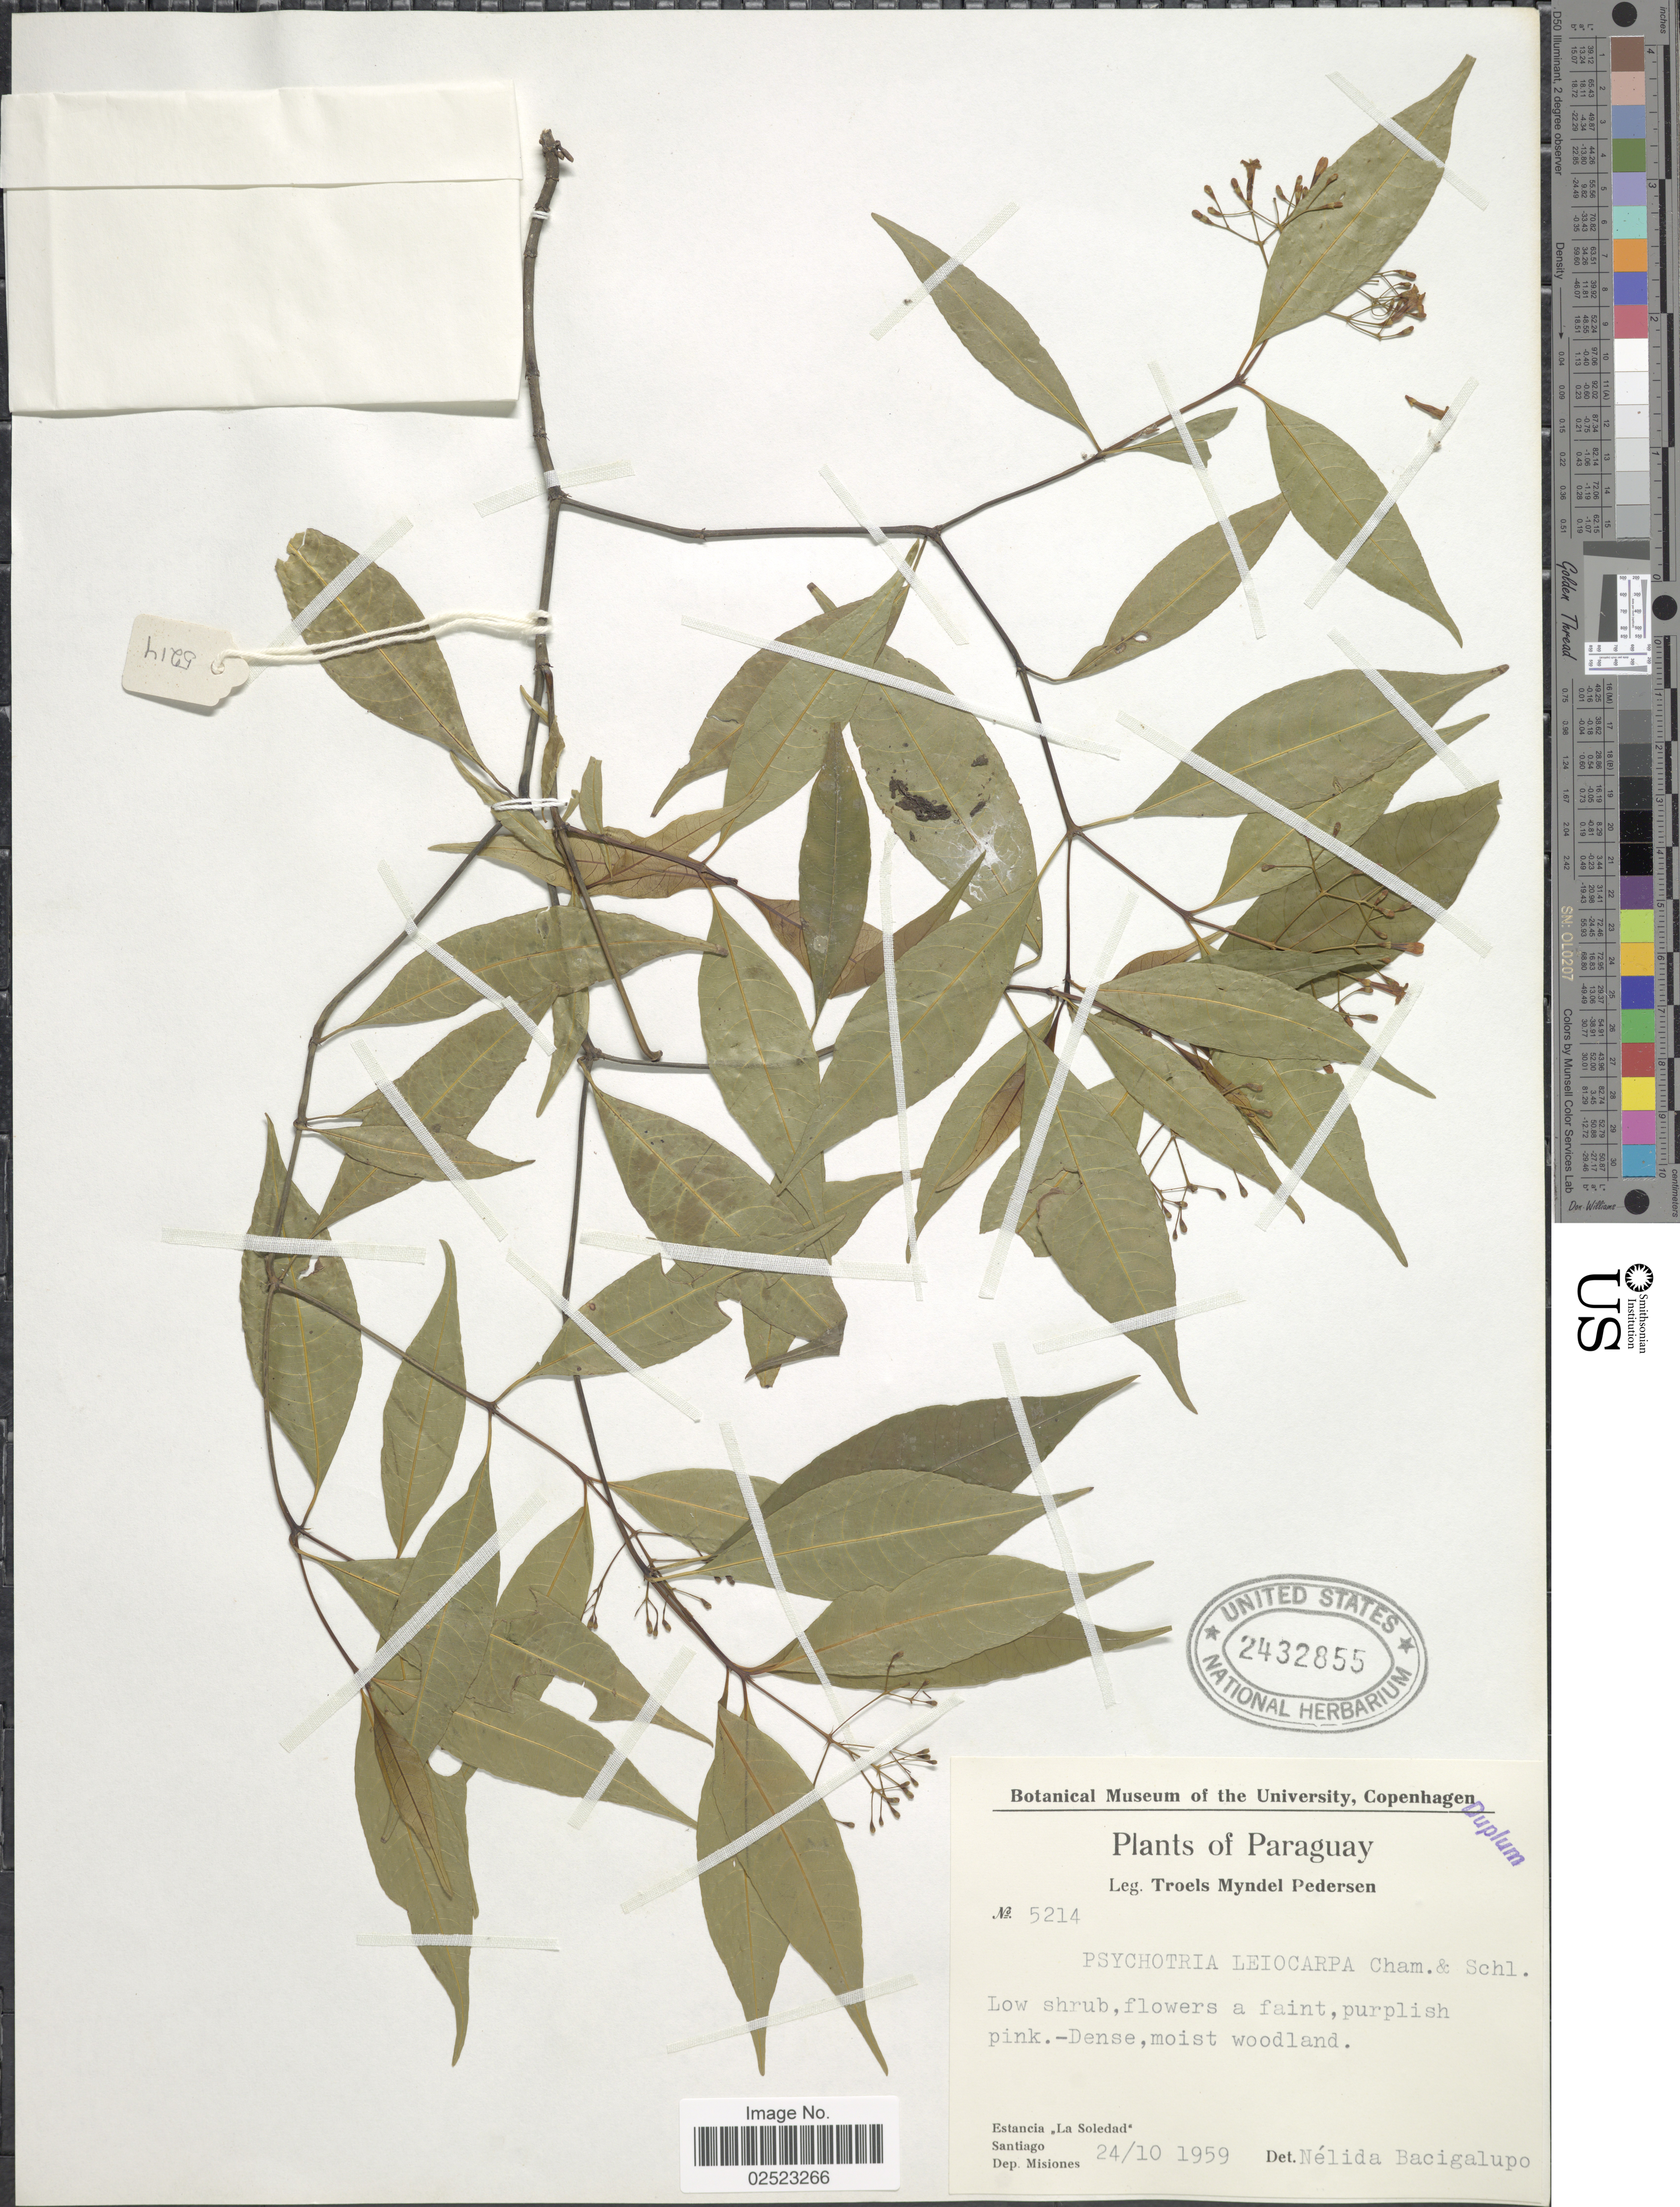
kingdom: Plantae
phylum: Tracheophyta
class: Magnoliopsida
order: Gentianales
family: Rubiaceae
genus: Psychotria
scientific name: Psychotria leiocarpa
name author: Cham. & Schltdl.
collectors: T. Pederson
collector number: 5214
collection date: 1959-10-24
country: Paraguay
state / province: Misiones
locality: Dense, moist woodland, Estancia ,,La Soledad', Santiago, Dep. Misiones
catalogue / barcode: US 2432855